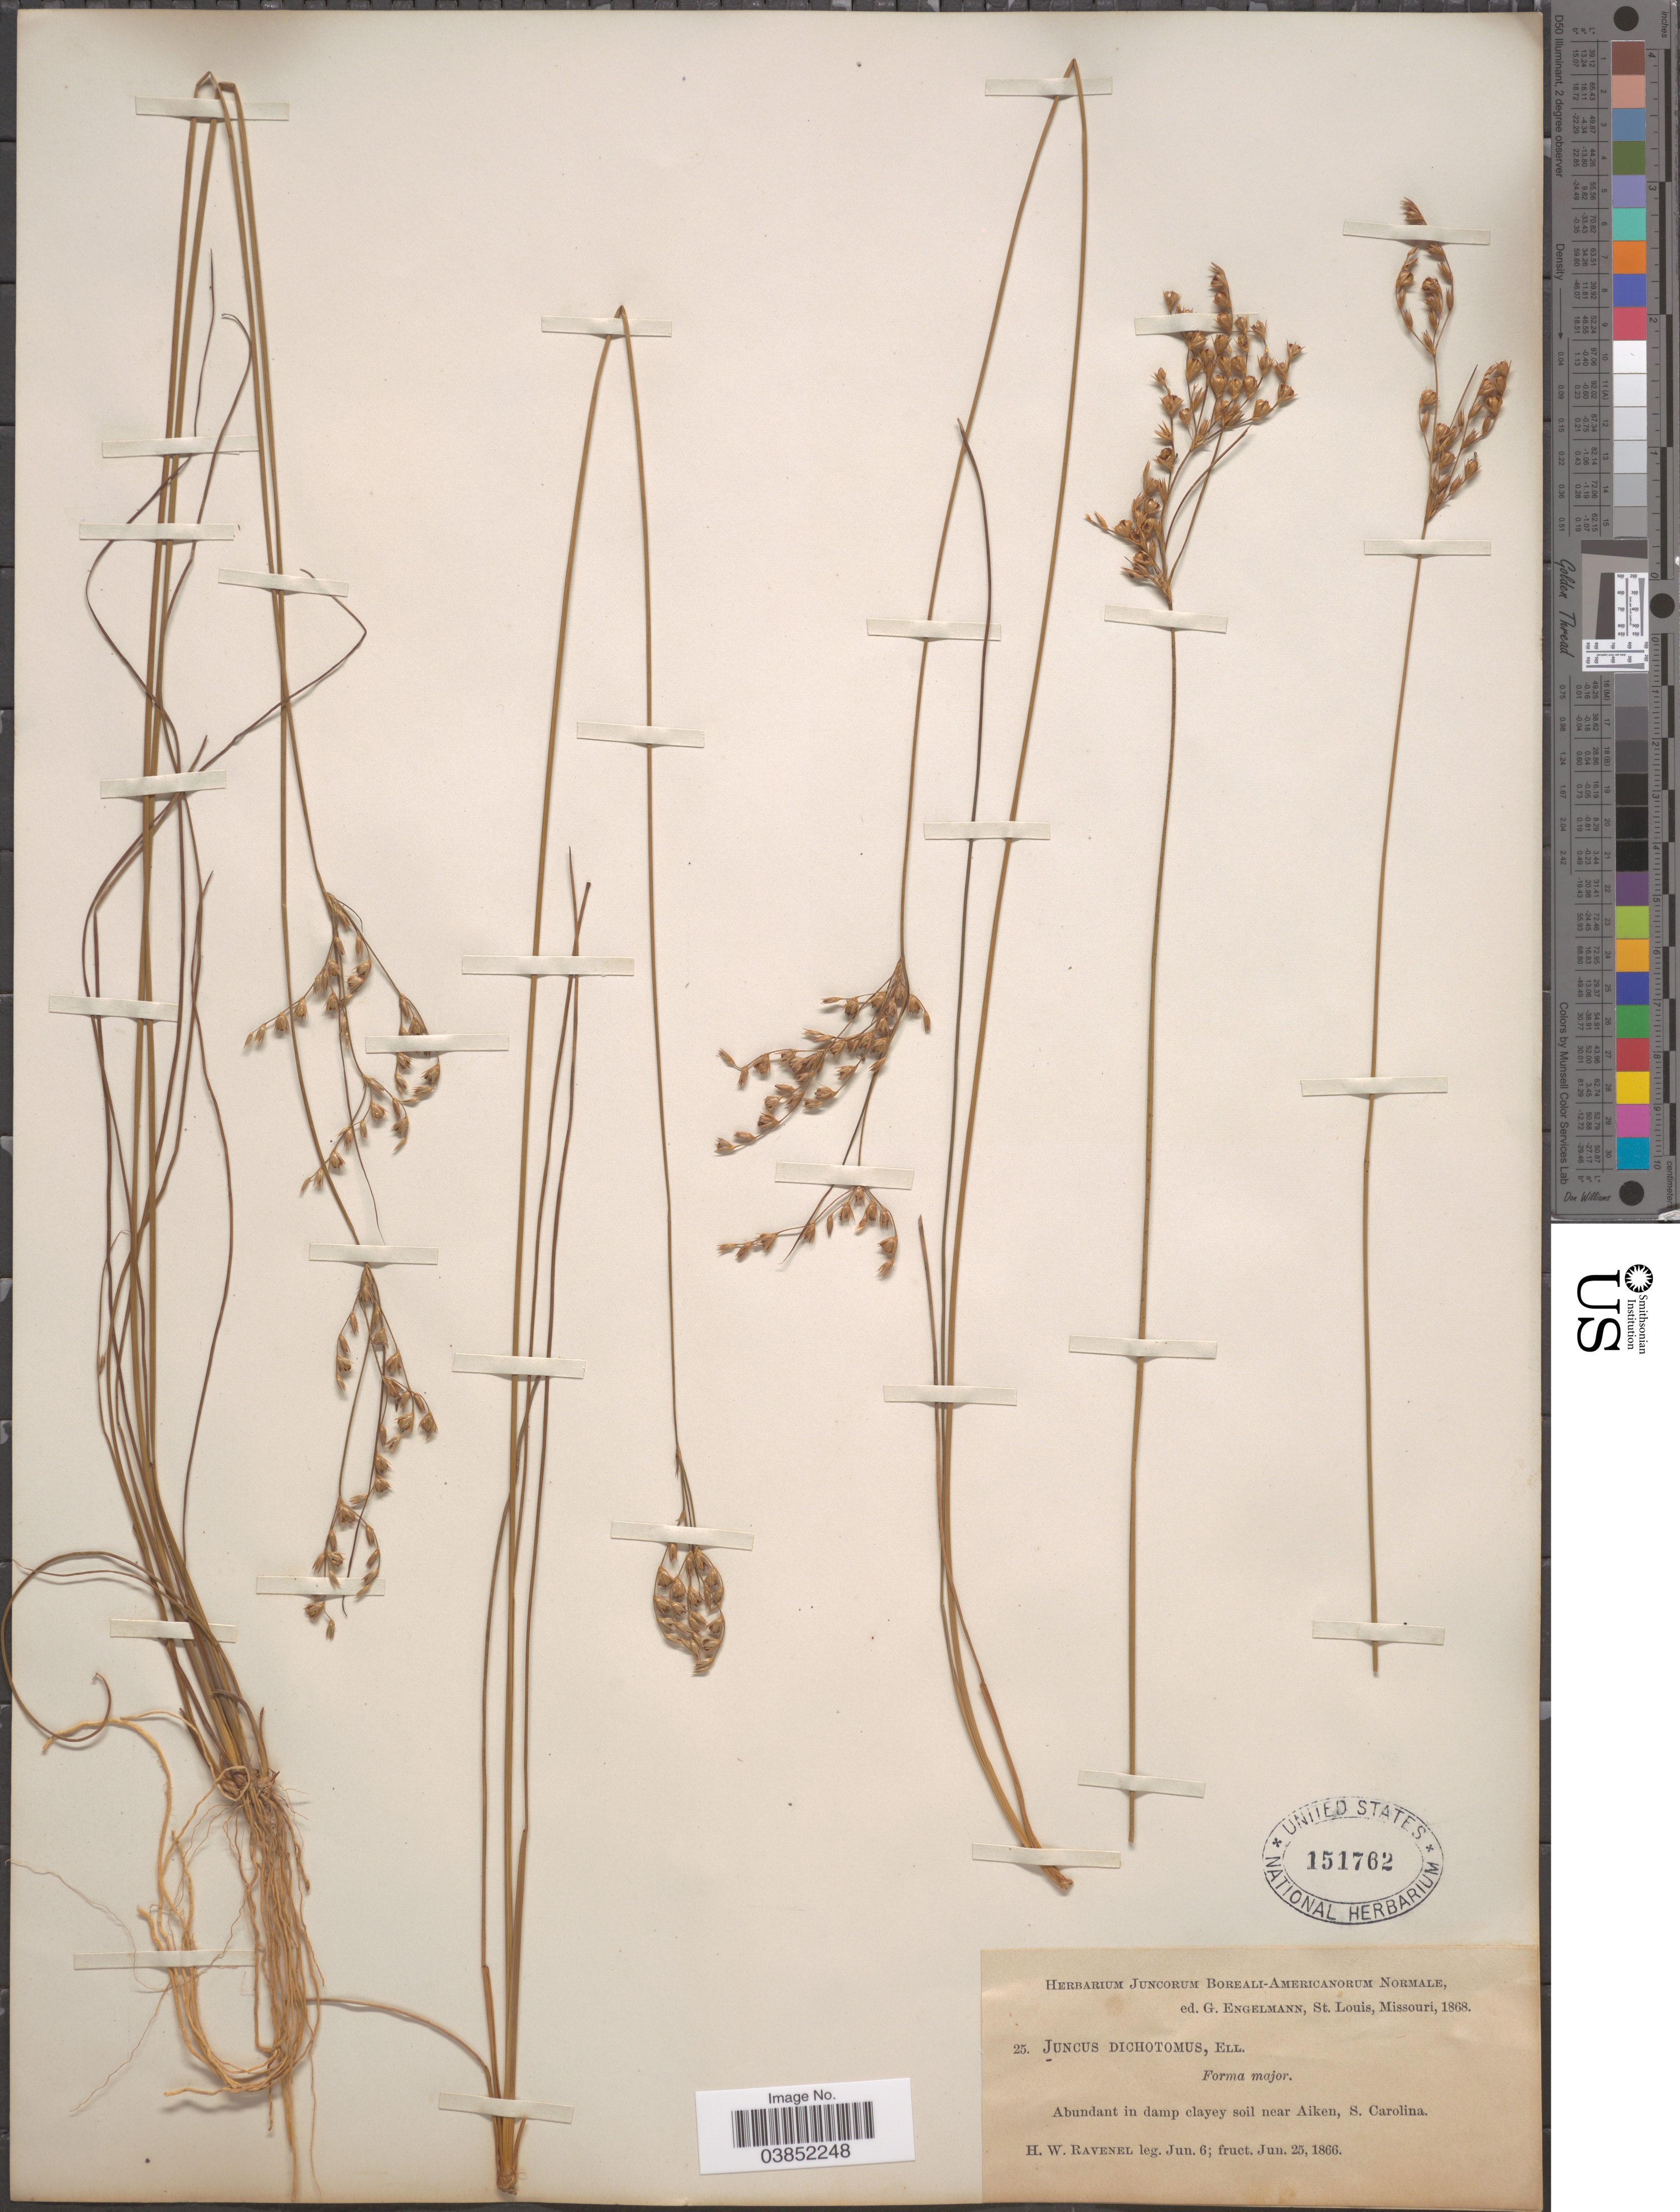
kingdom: Plantae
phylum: Tracheophyta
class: Liliopsida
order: Poales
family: Juncaceae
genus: Juncus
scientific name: Juncus dichotomus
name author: Elliott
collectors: H. Ravenel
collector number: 25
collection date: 1866-06-06/1866-06-25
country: United States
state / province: South Carolina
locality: In damp clayey soil near Aiken.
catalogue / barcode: US 151762